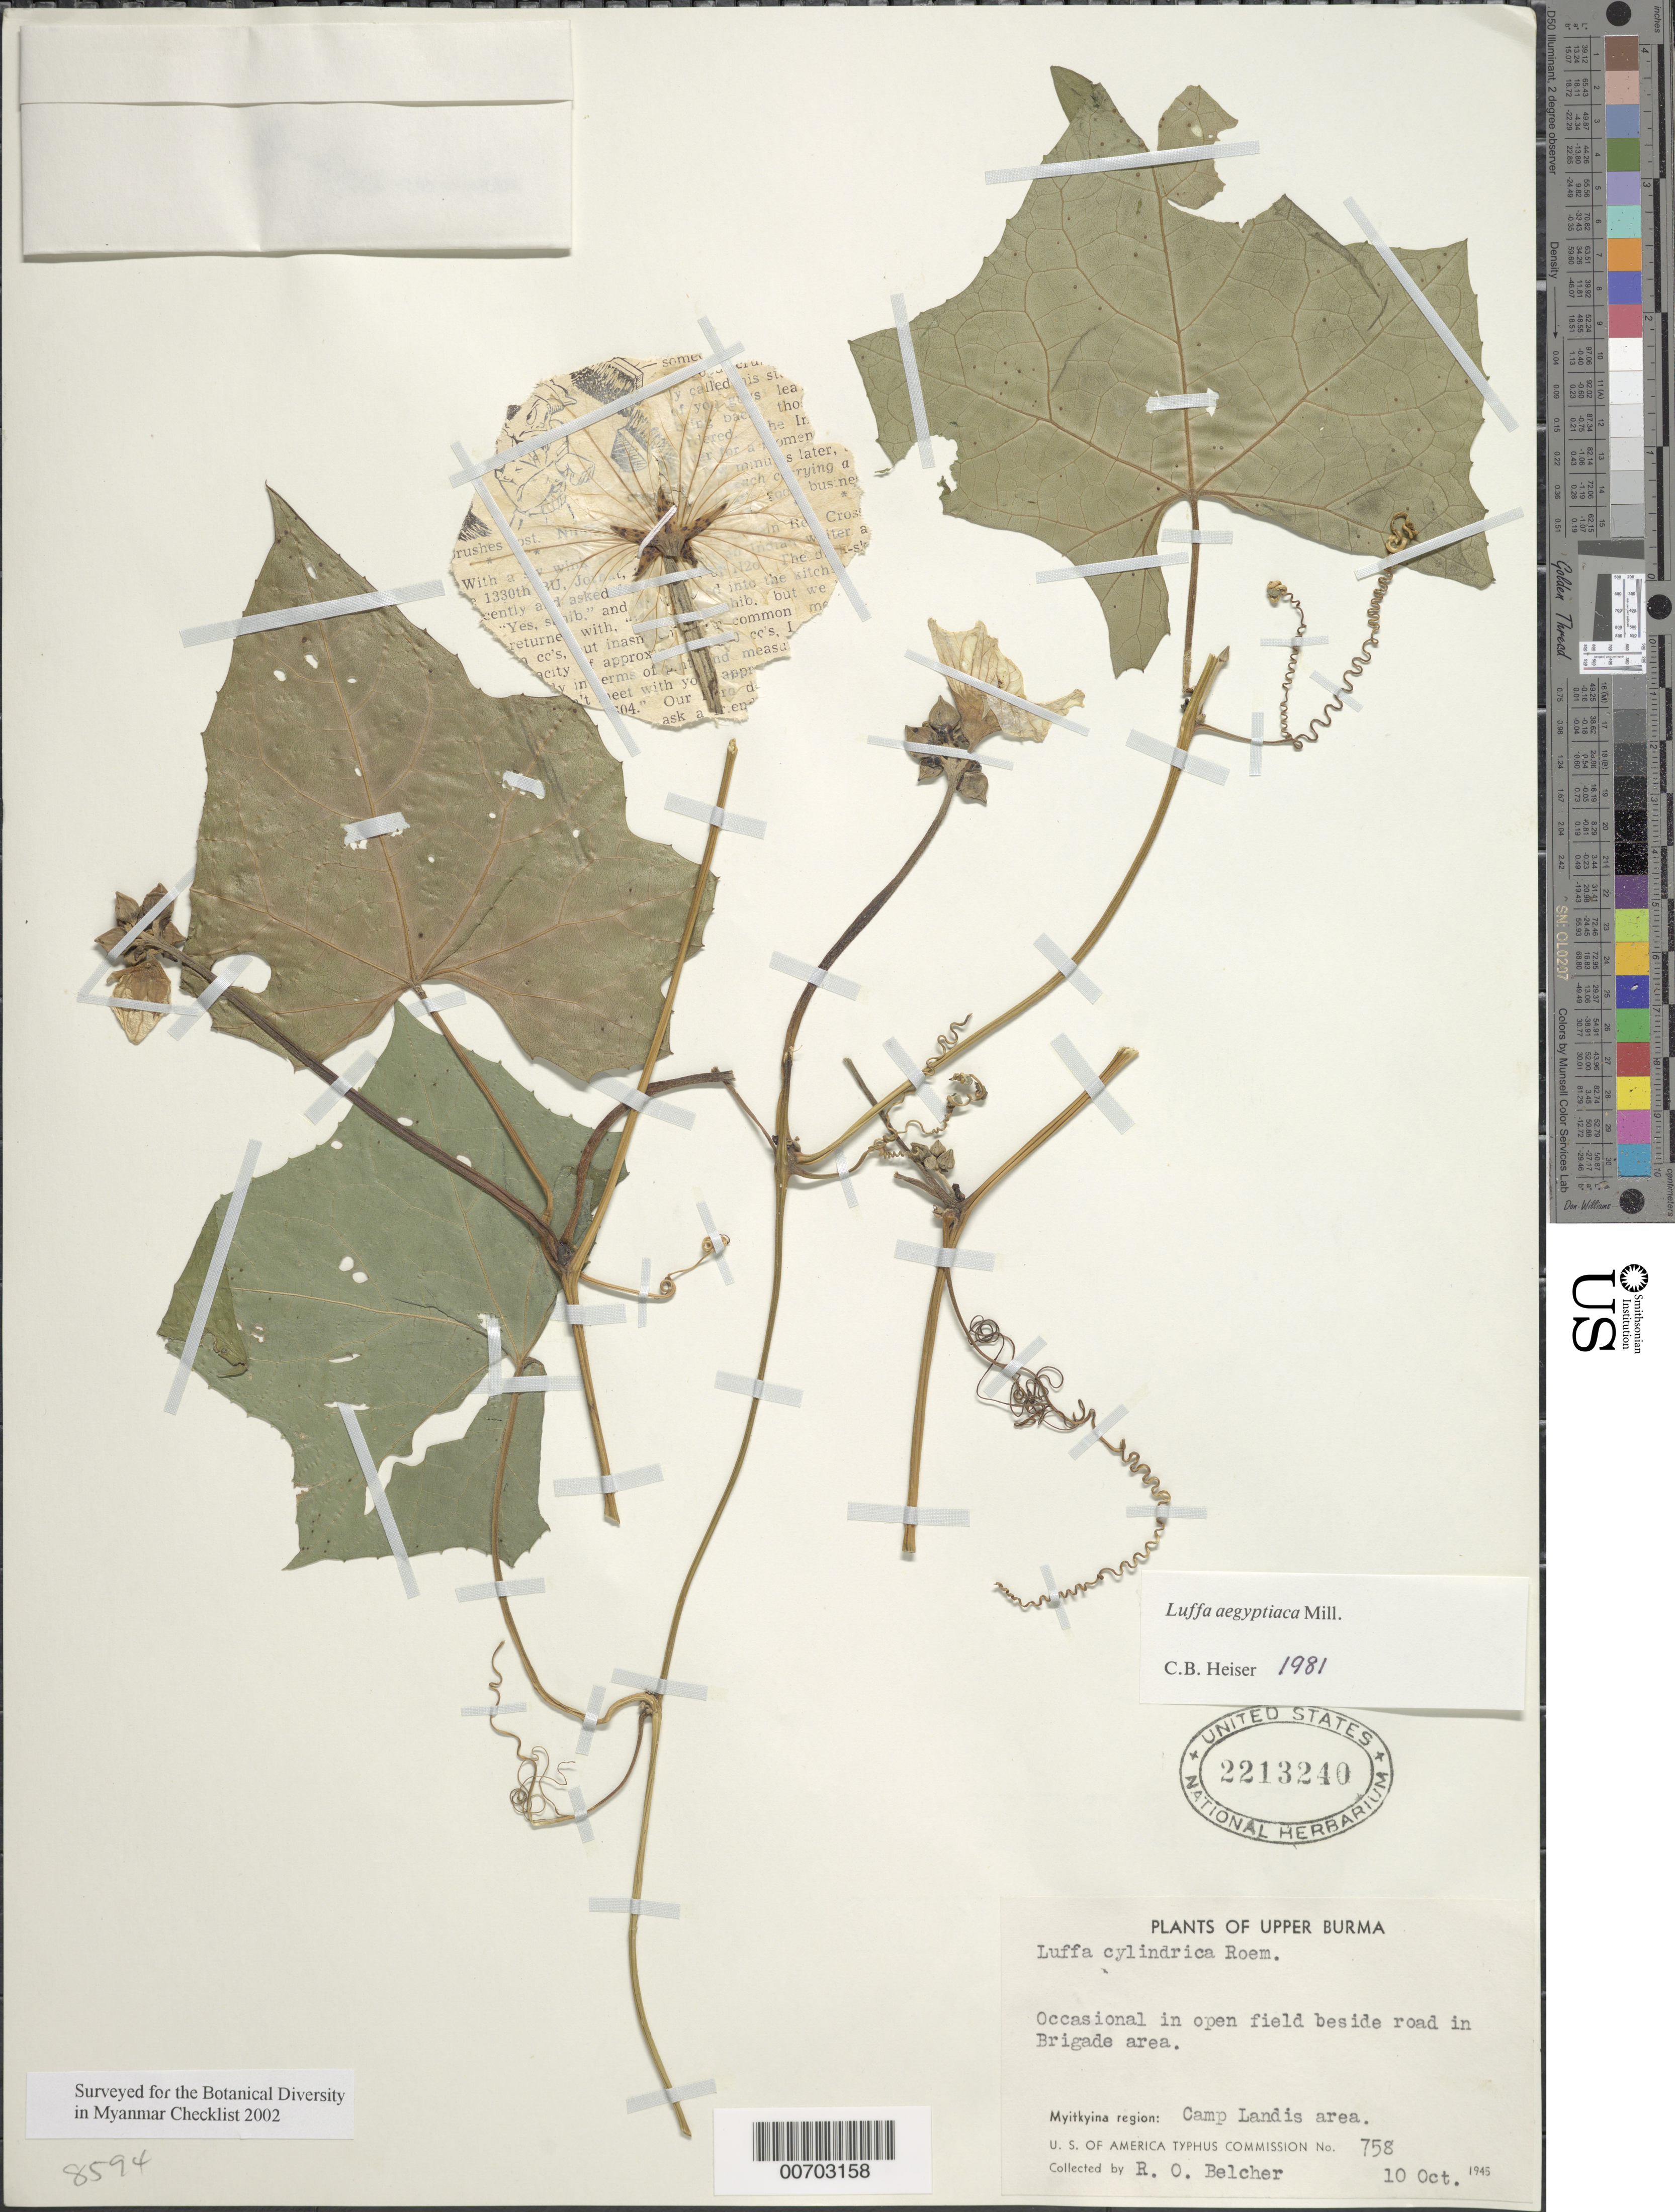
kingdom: Plantae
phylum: Tracheophyta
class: Magnoliopsida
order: Cucurbitales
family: Cucurbitaceae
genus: Luffa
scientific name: Luffa aegyptiaca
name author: Mill.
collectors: R. Belcher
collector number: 758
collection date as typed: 10 Oct 1945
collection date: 1945-10-10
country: Myanmar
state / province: Kachin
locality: Myitkyina, Camp Landis area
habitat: Open field beside road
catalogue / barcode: US 2213240